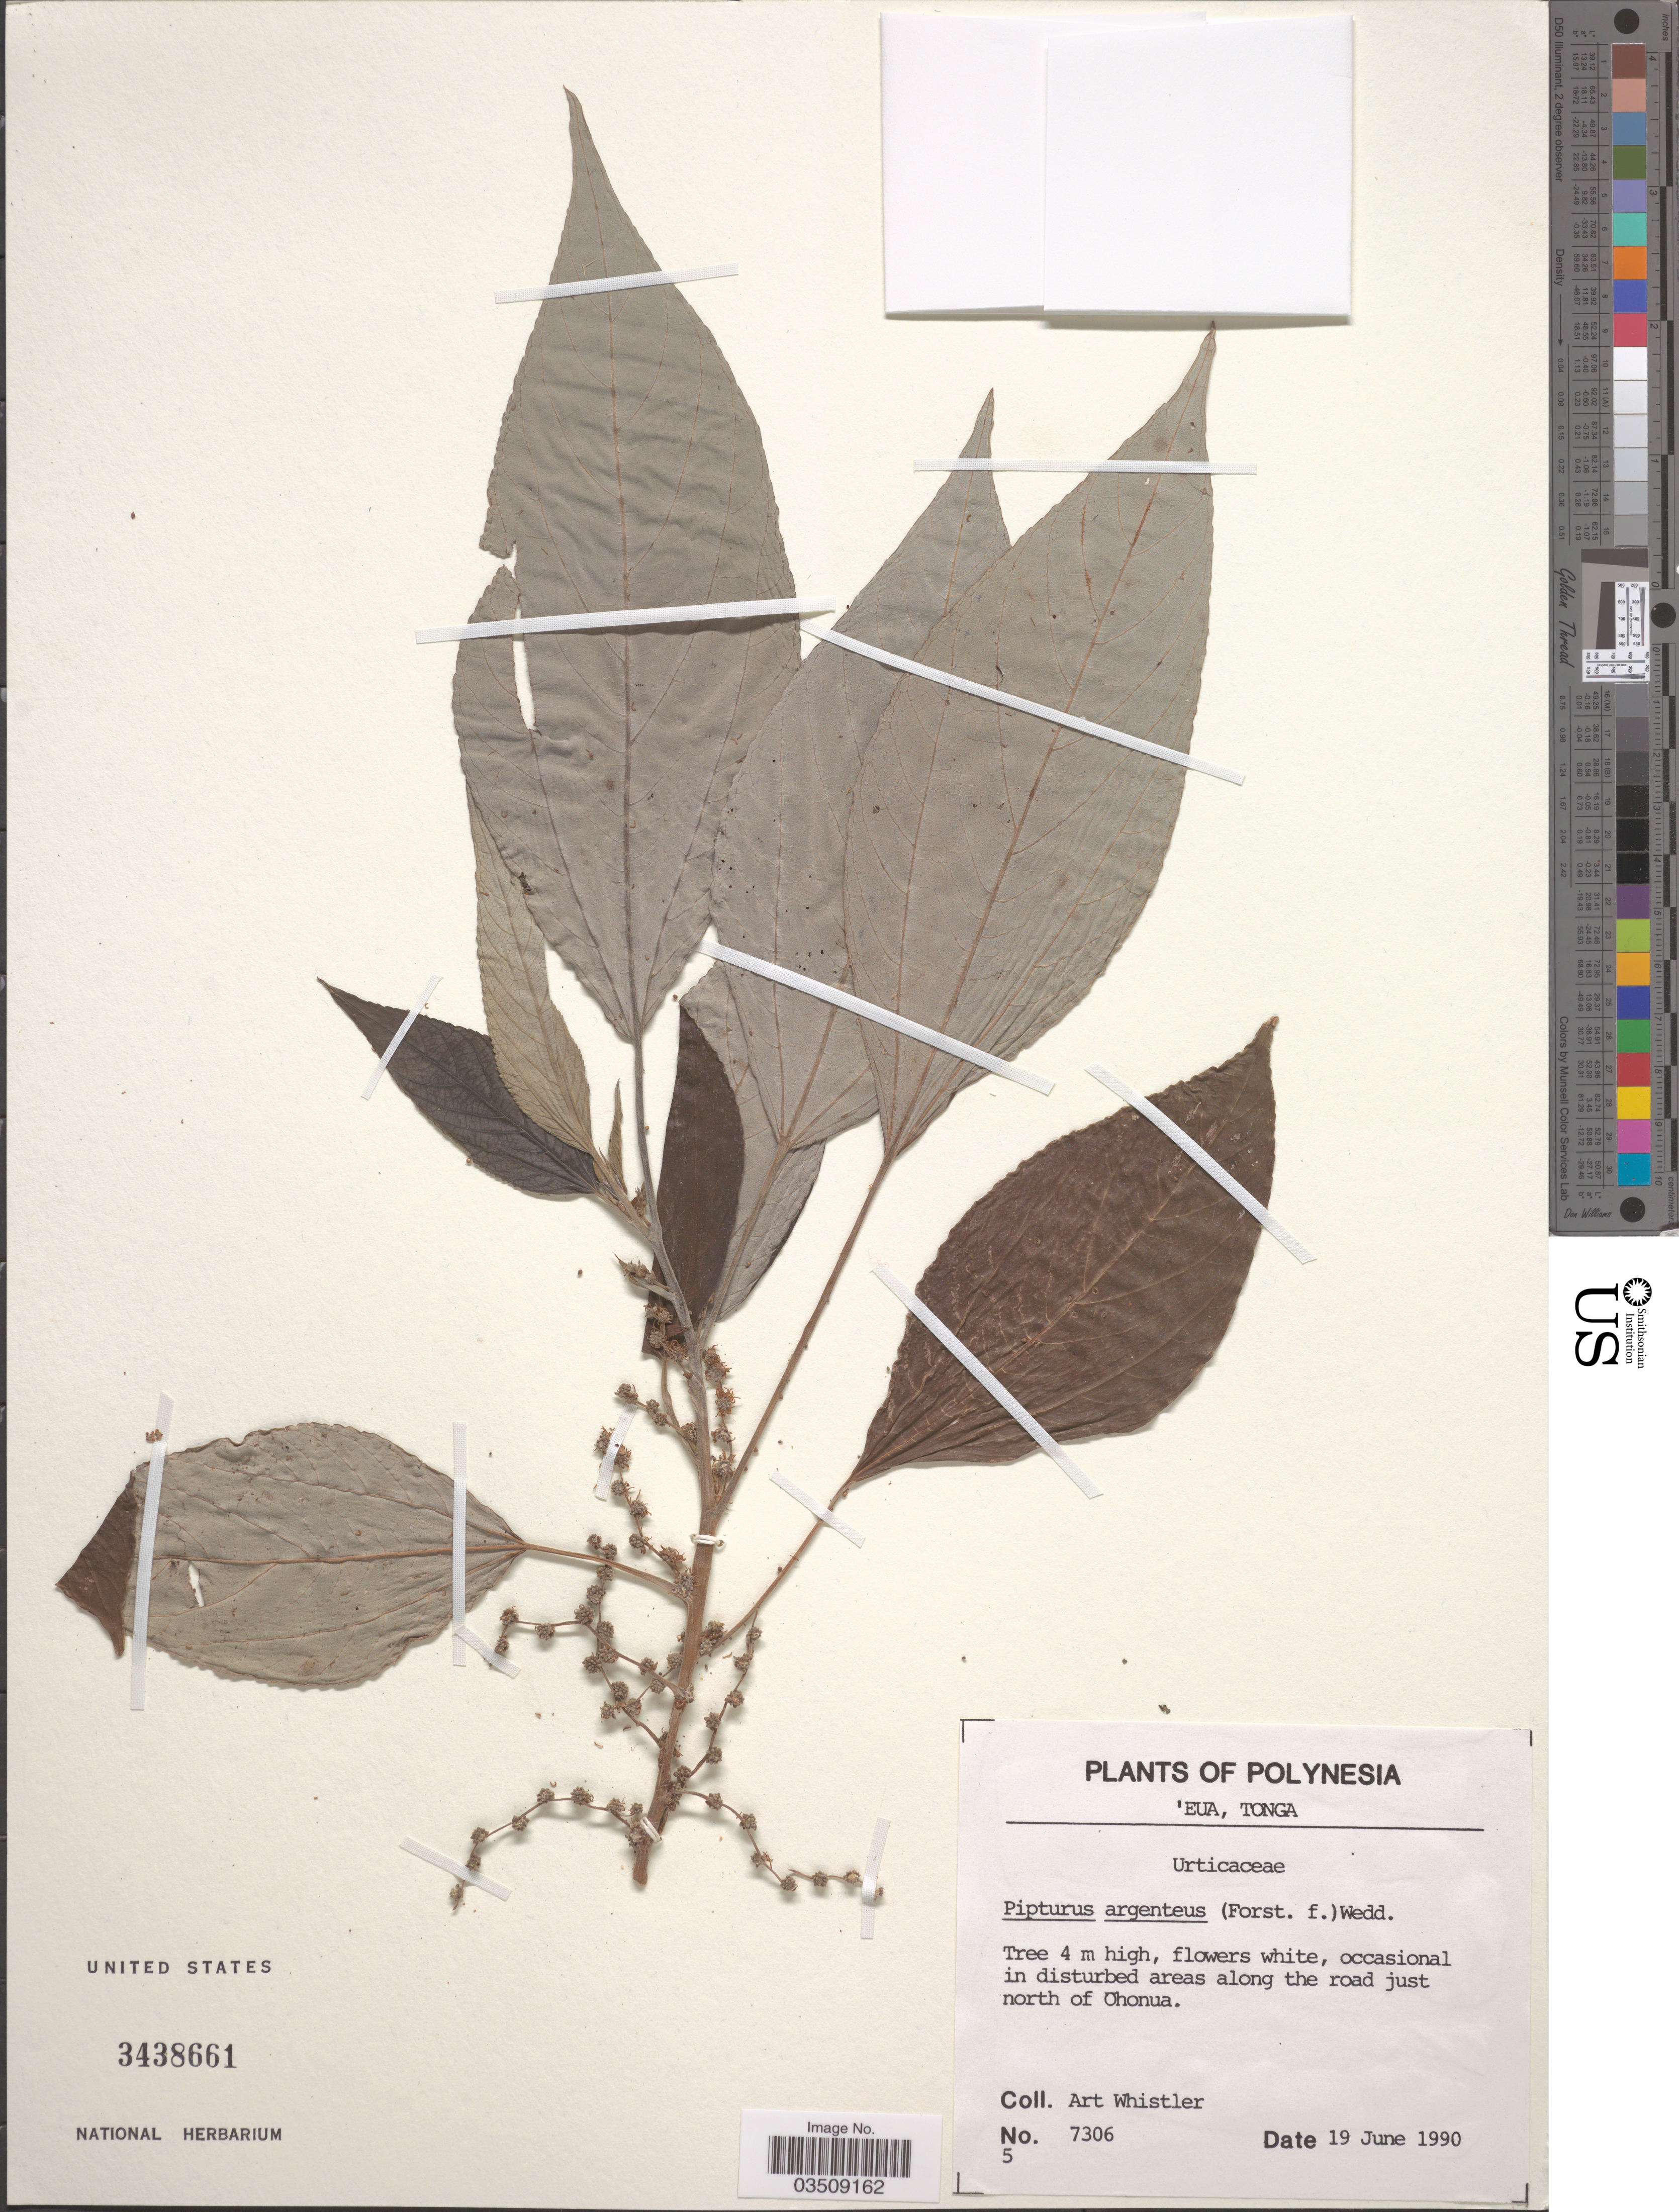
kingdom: Plantae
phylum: Tracheophyta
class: Magnoliopsida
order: Rosales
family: Urticaceae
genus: Pipturus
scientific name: Pipturus argenteus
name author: (G. Forst.) Wedd.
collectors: A. Whistler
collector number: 7306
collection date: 1990-06-19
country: Tonga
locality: Polynesia. 'Eua. In disturbed areas along the road just north of Ohonua.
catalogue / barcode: US 3438661